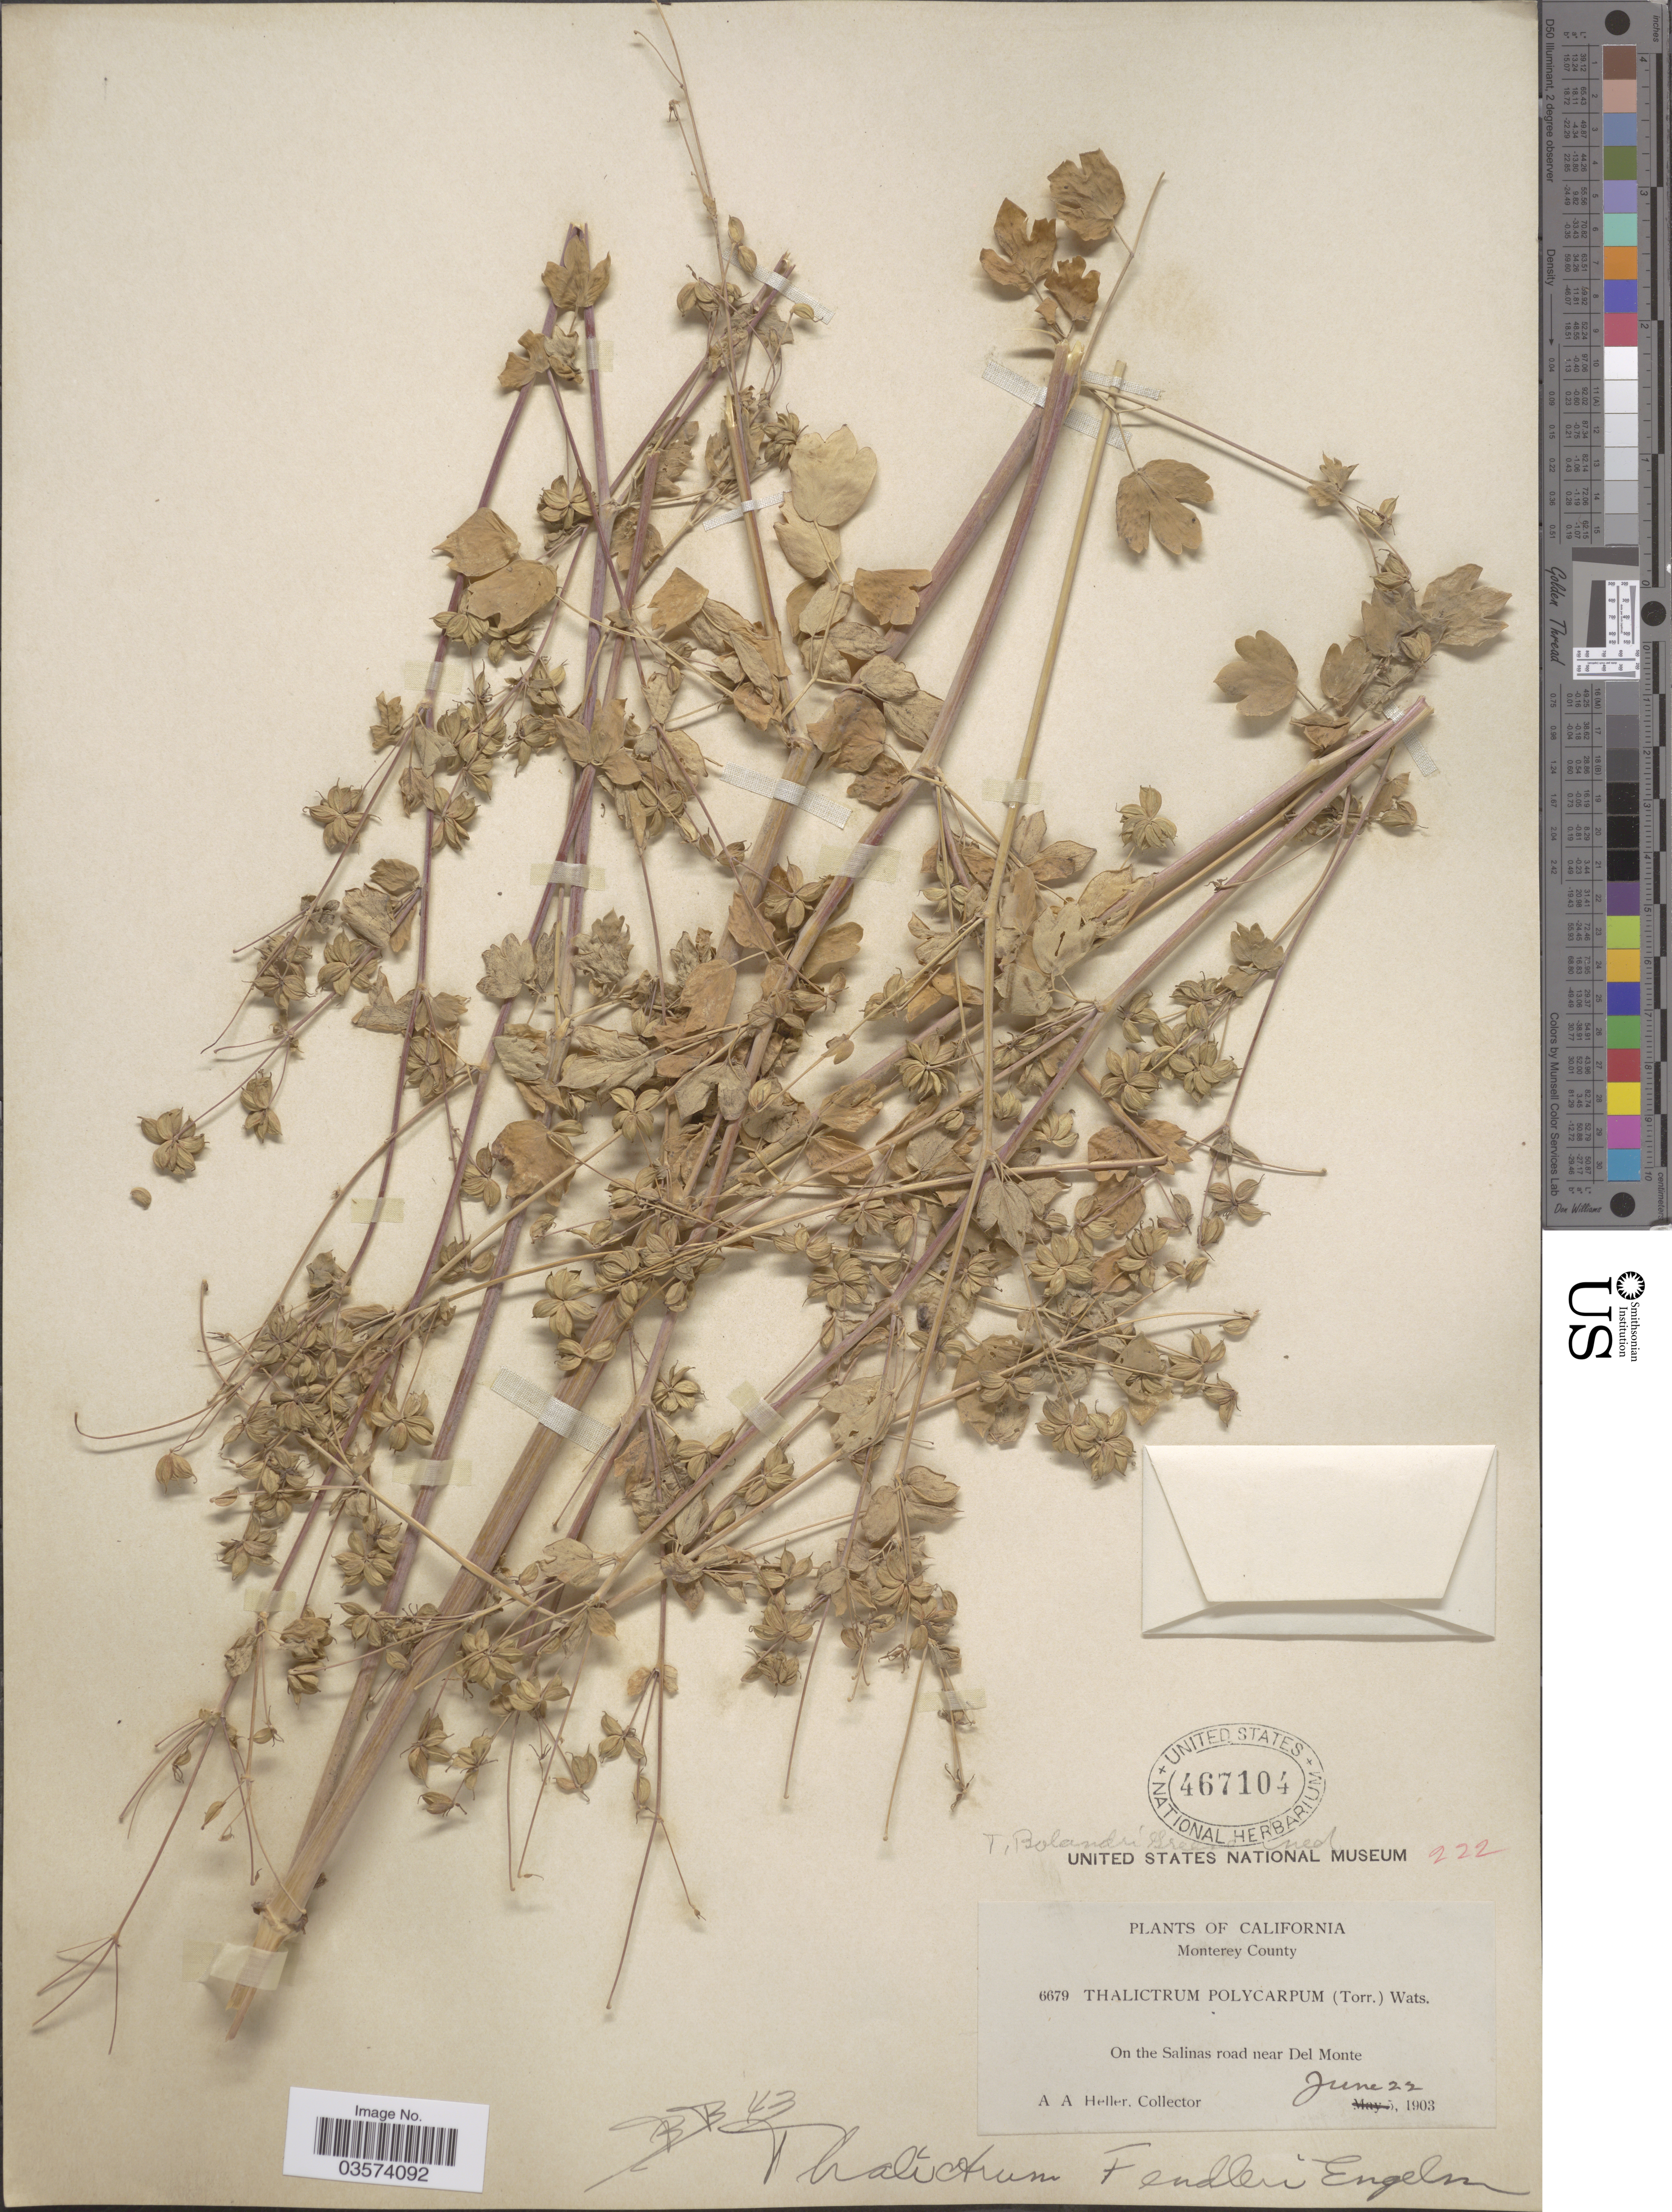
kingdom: Plantae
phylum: Tracheophyta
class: Magnoliopsida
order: Ranunculales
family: Ranunculaceae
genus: Thalictrum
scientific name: Thalictrum fendleri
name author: Engelm. ex A. Gray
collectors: A. A. Heller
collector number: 6679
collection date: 1903-06-22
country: United States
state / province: California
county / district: Monterey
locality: Monterey County. On the Salinas road near Del Monte.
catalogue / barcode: US 467104